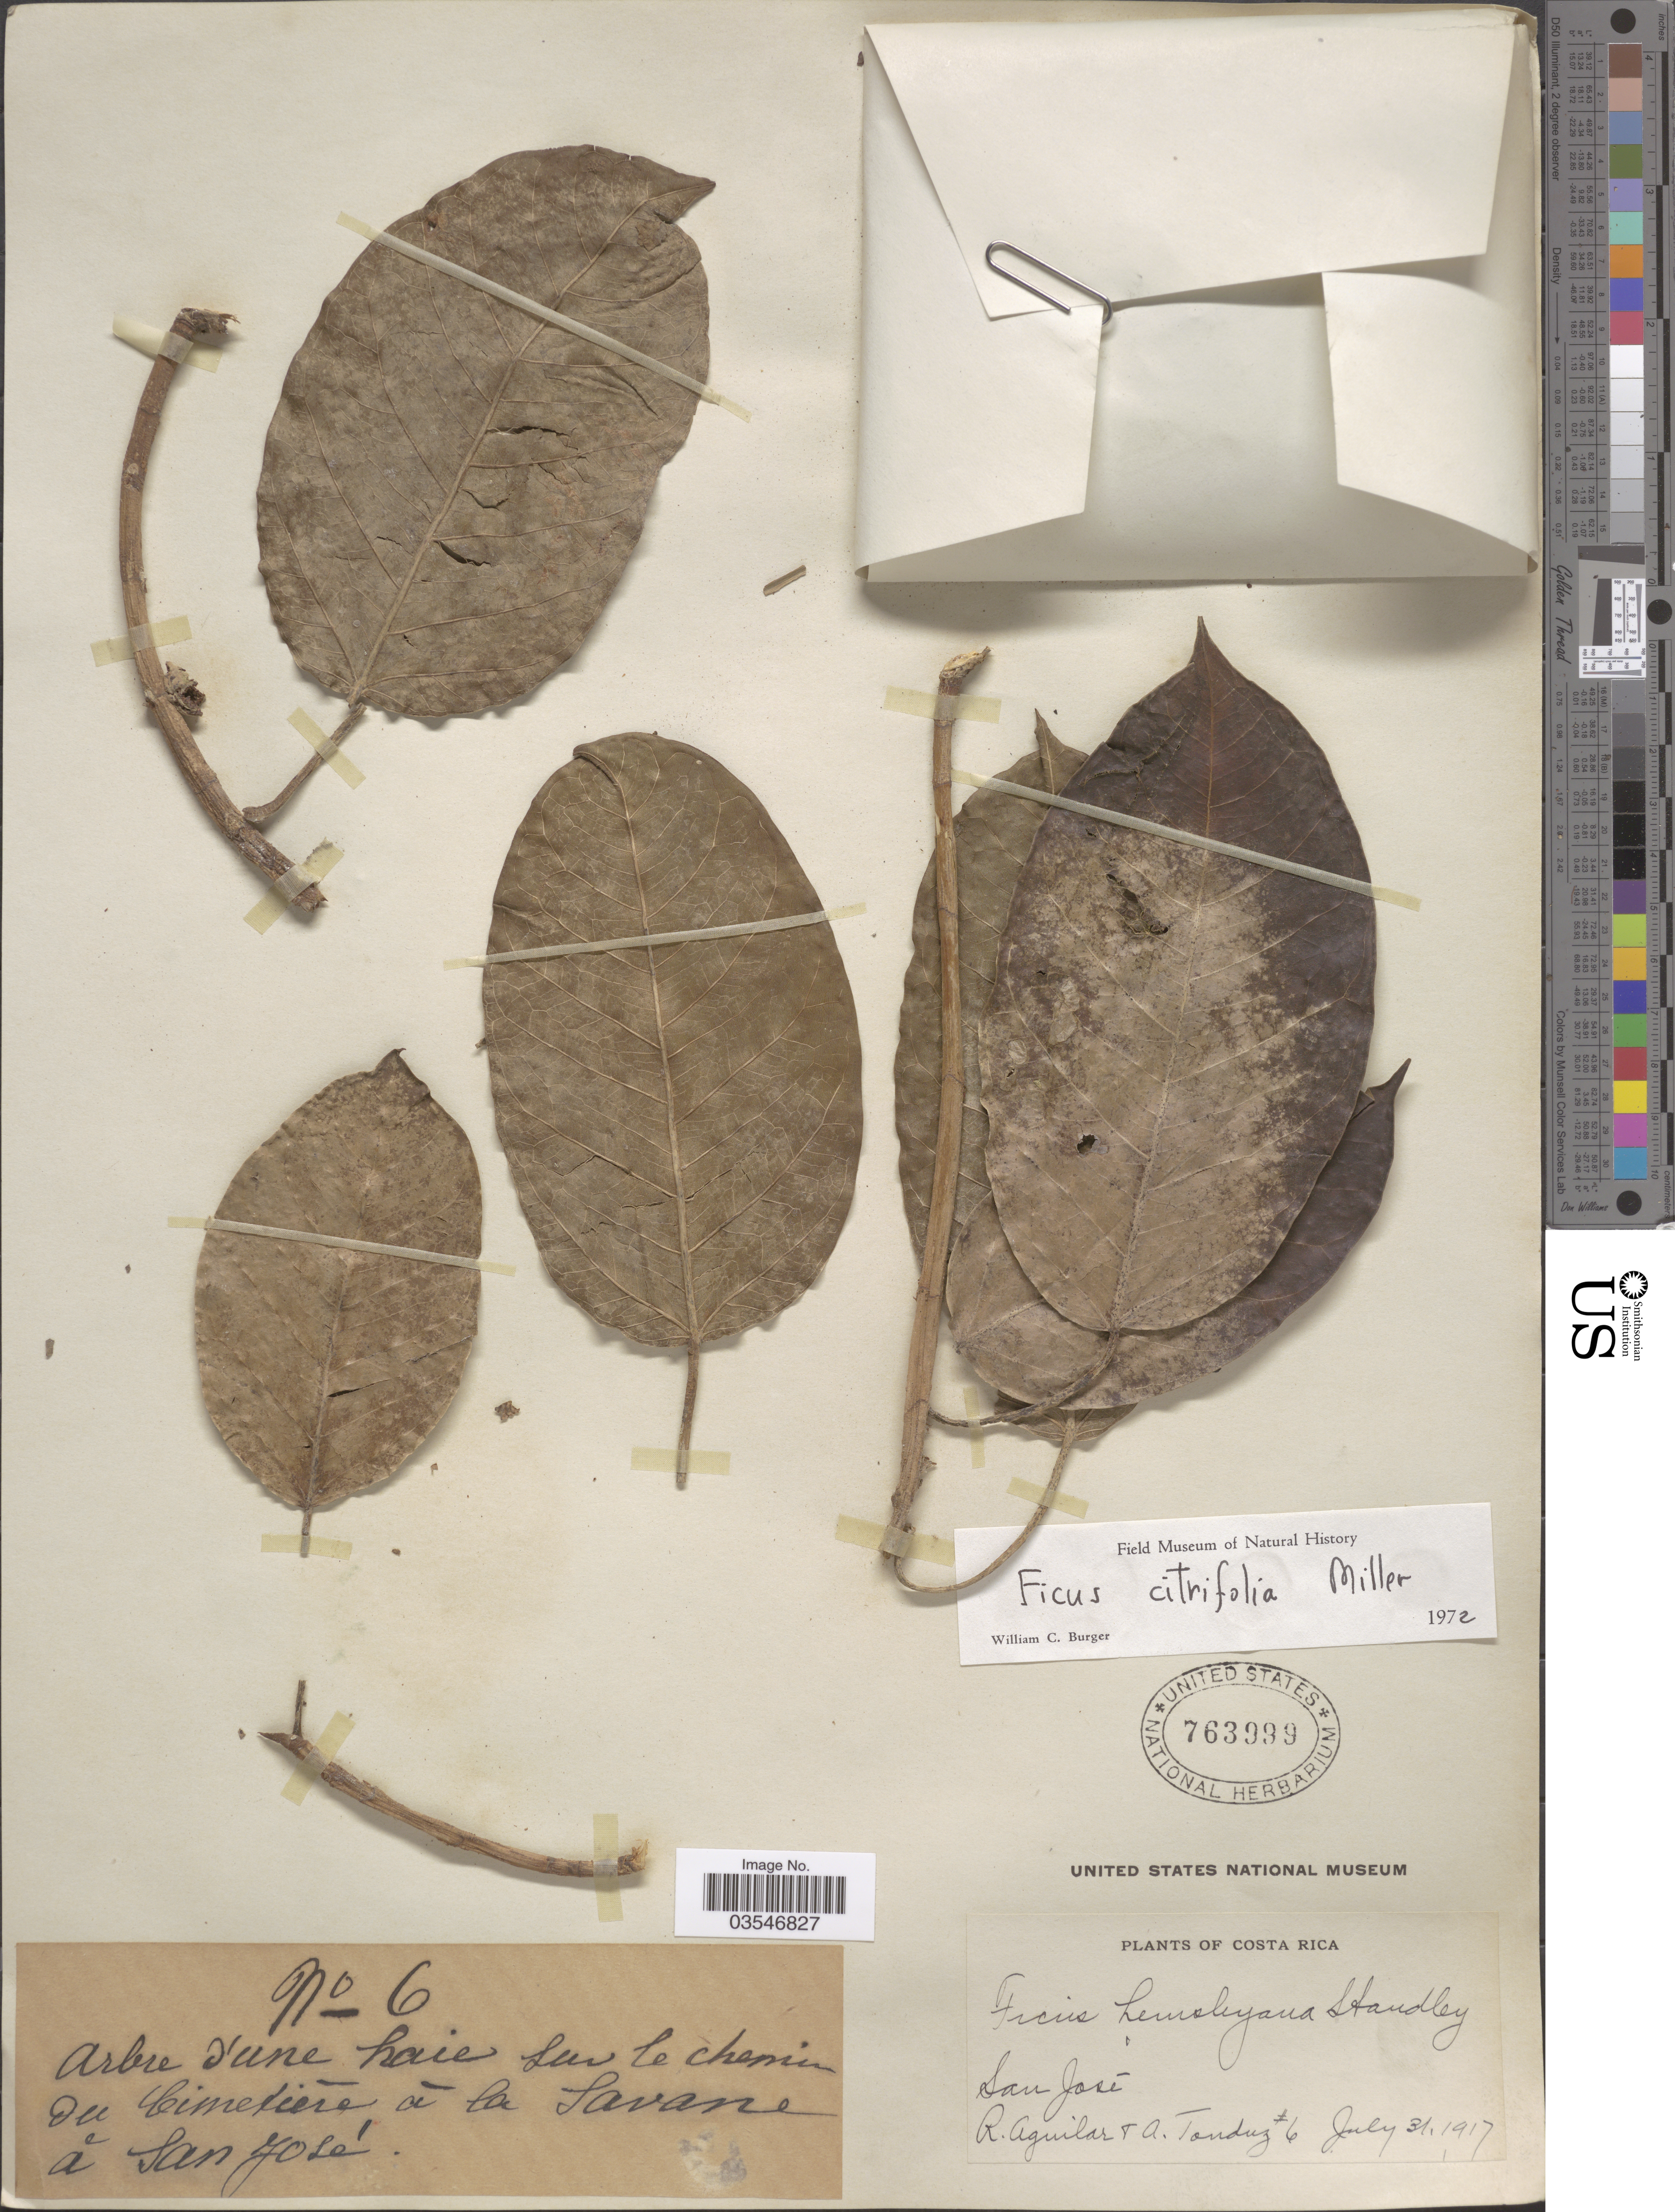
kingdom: Plantae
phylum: Tracheophyta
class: Magnoliopsida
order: Rosales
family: Moraceae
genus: Ficus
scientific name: Ficus citrifolia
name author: Mill.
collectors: R. Aguilar & A. Tonduz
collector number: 6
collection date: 1917-07-31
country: Costa Rica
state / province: San José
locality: Arbre d'une haie sur le chemin du Cimetiére á la Savane á San José.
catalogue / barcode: US 763999